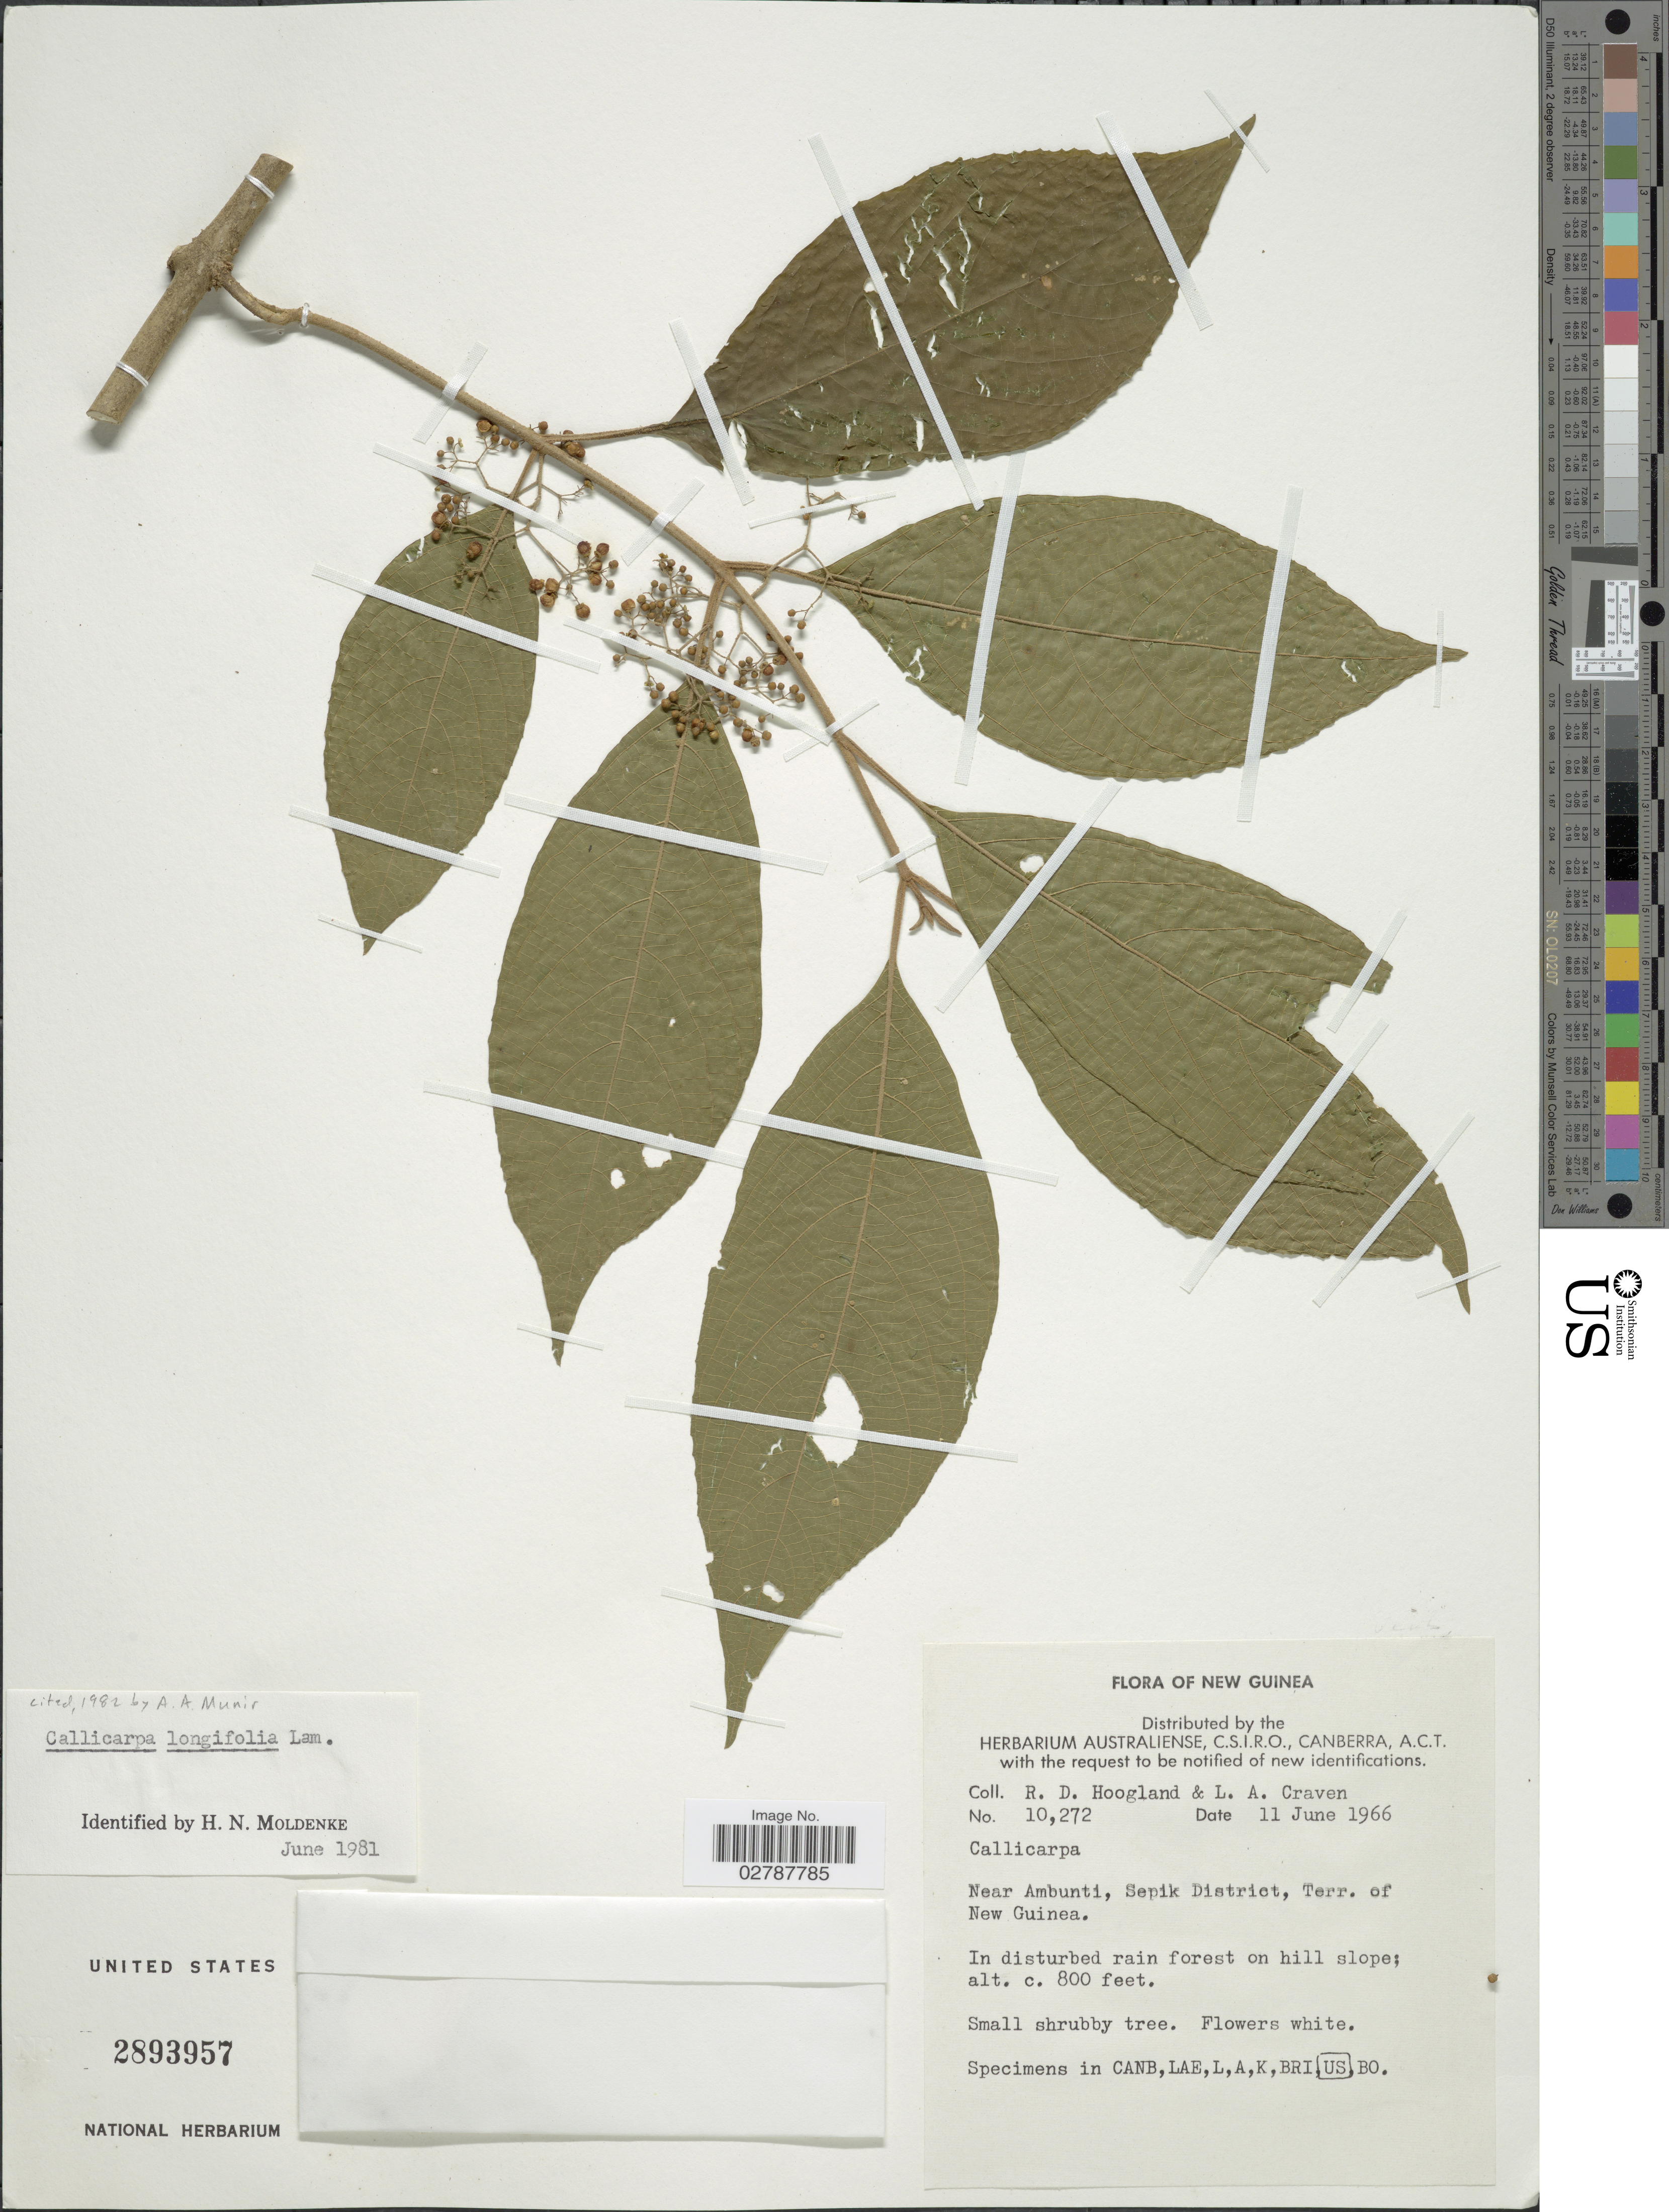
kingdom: Plantae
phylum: Tracheophyta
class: Magnoliopsida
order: Lamiales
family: Lamiaceae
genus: Callicarpa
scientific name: Callicarpa longifolia f. longifolia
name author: Lam.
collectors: R. D. Hoogland & L. A. Craven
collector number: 10272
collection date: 1966-06-11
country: Papua New Guinea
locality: New Guinea. Near Ambunti, Sepik District, Terr. of New Guinea.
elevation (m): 244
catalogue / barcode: US 2893957